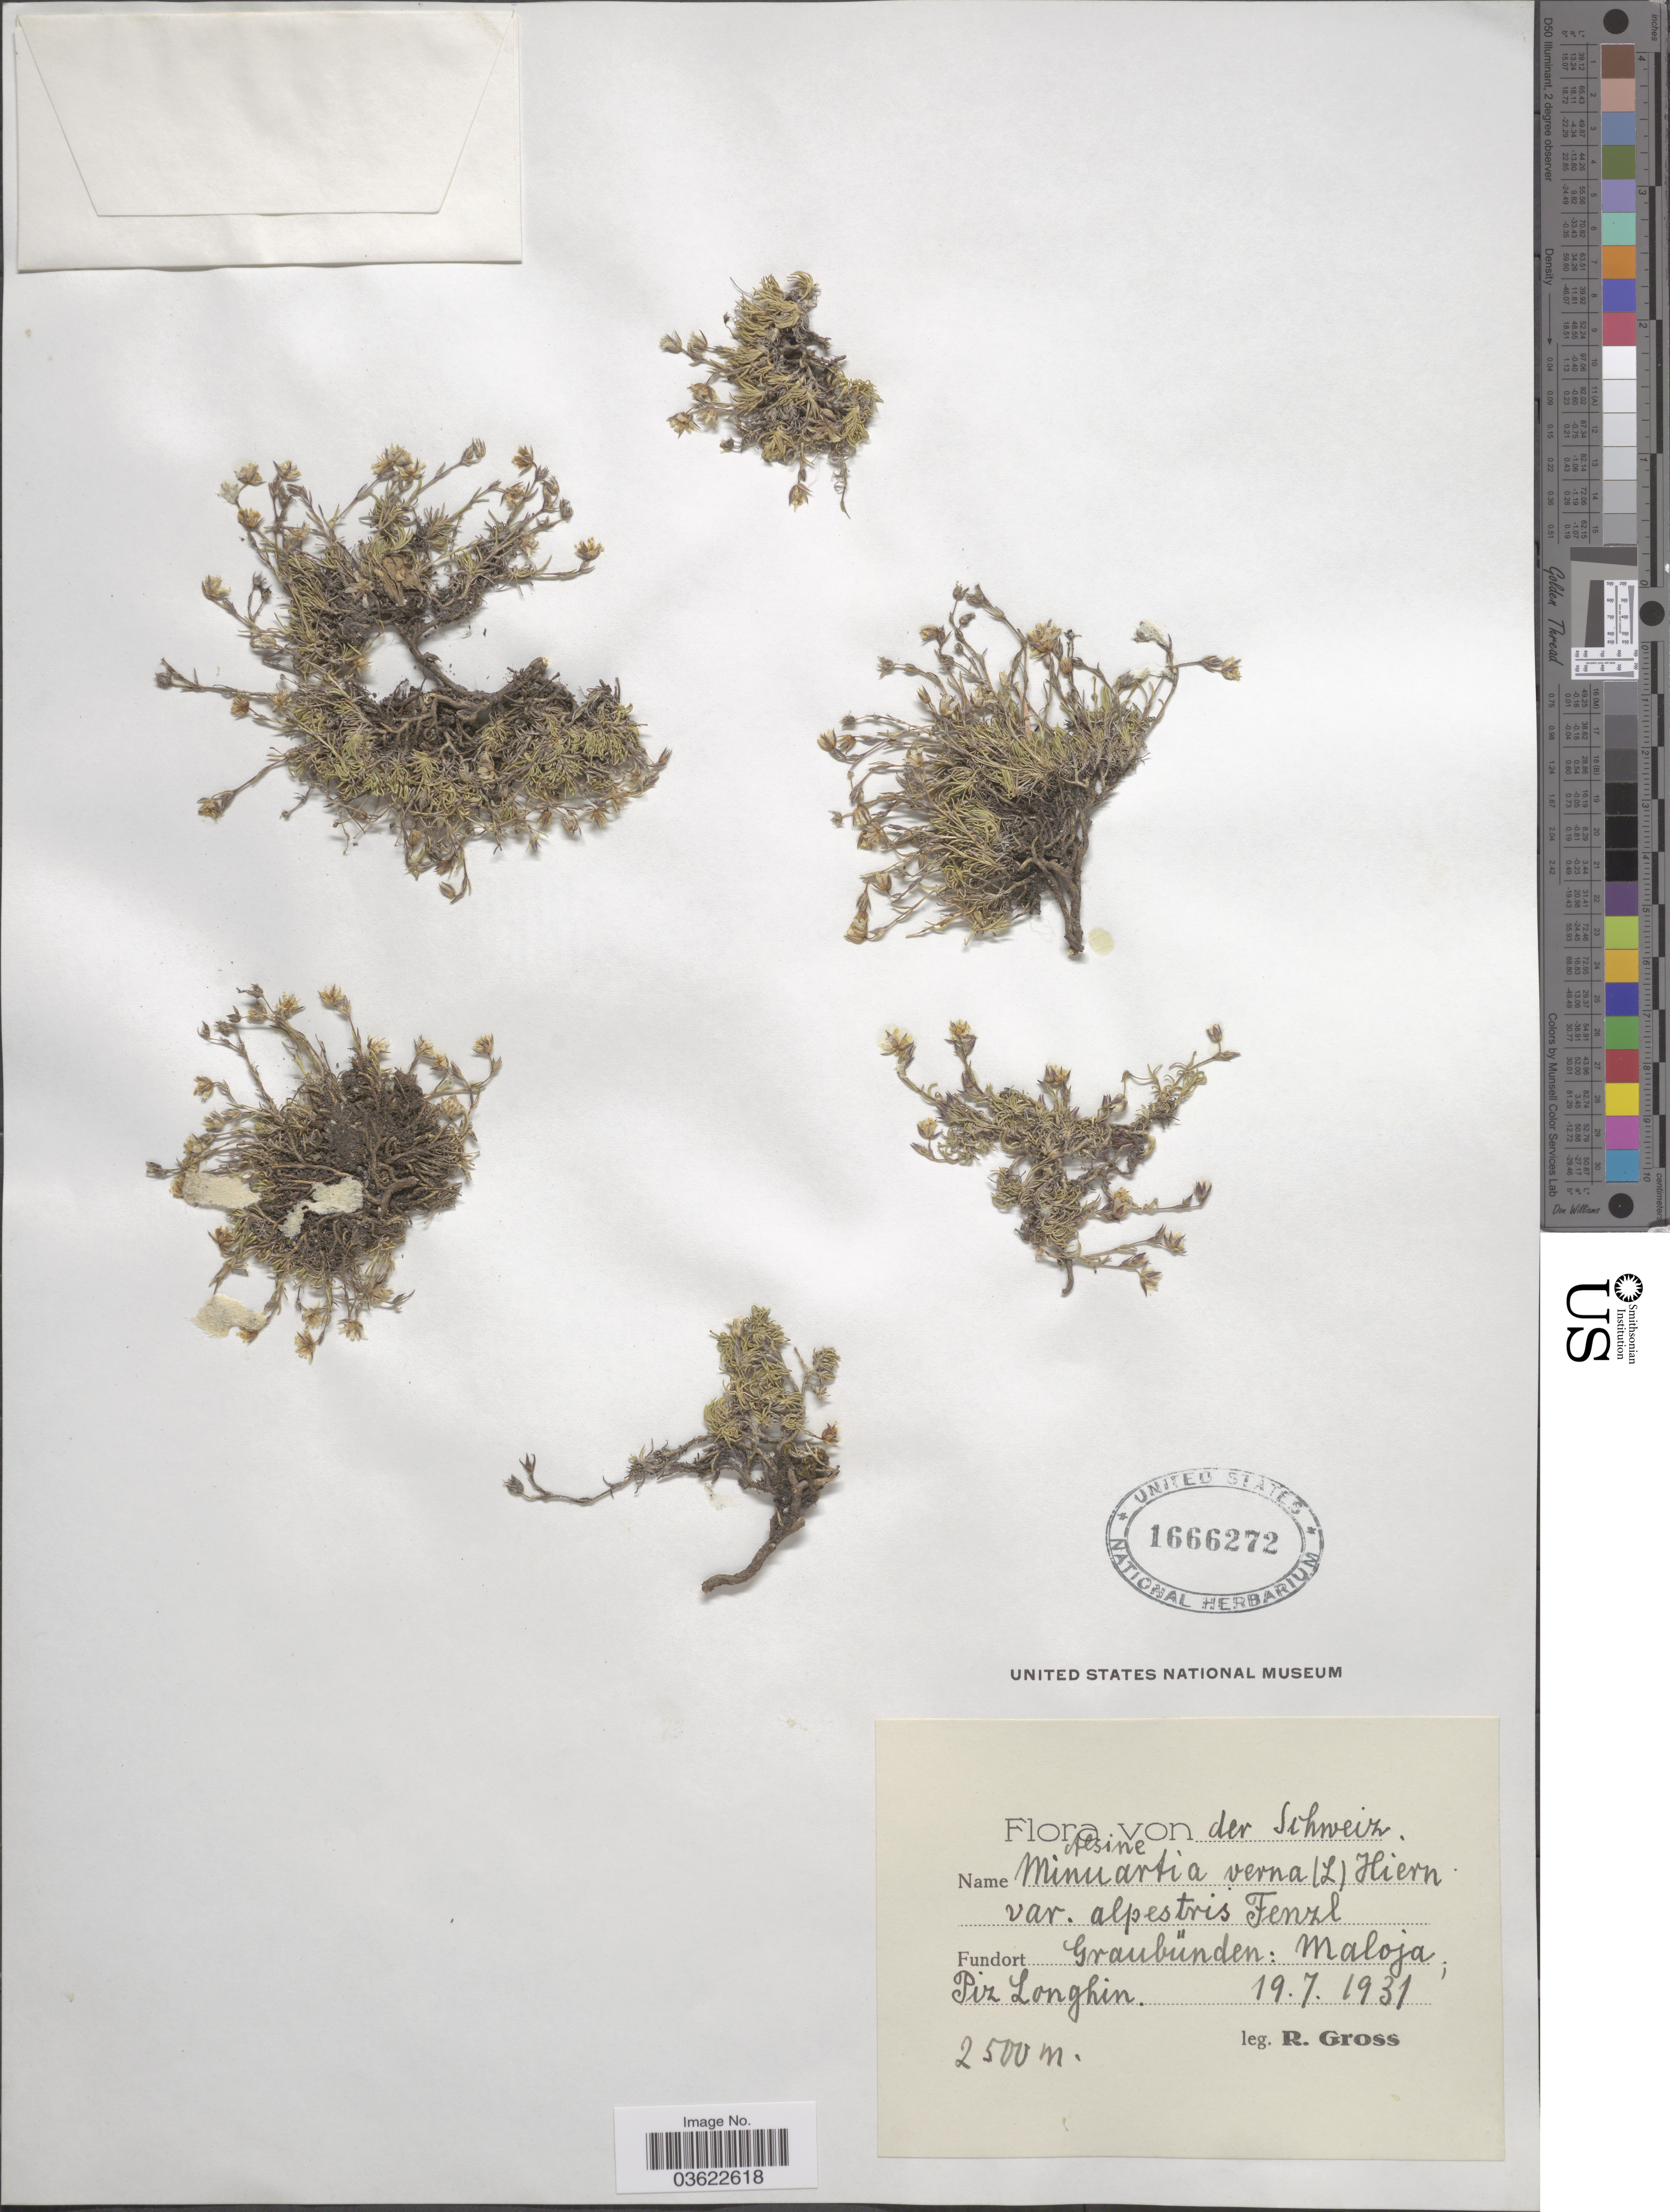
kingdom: Plantae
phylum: Tracheophyta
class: Magnoliopsida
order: Caryophyllales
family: Caryophyllaceae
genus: Arenaria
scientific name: Arenaria verna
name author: L.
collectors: R. Gross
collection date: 1931-07-19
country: Switzerland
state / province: Schwyz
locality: Graubünden: Maloja; Piz Longhin.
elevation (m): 2500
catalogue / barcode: US 1666272